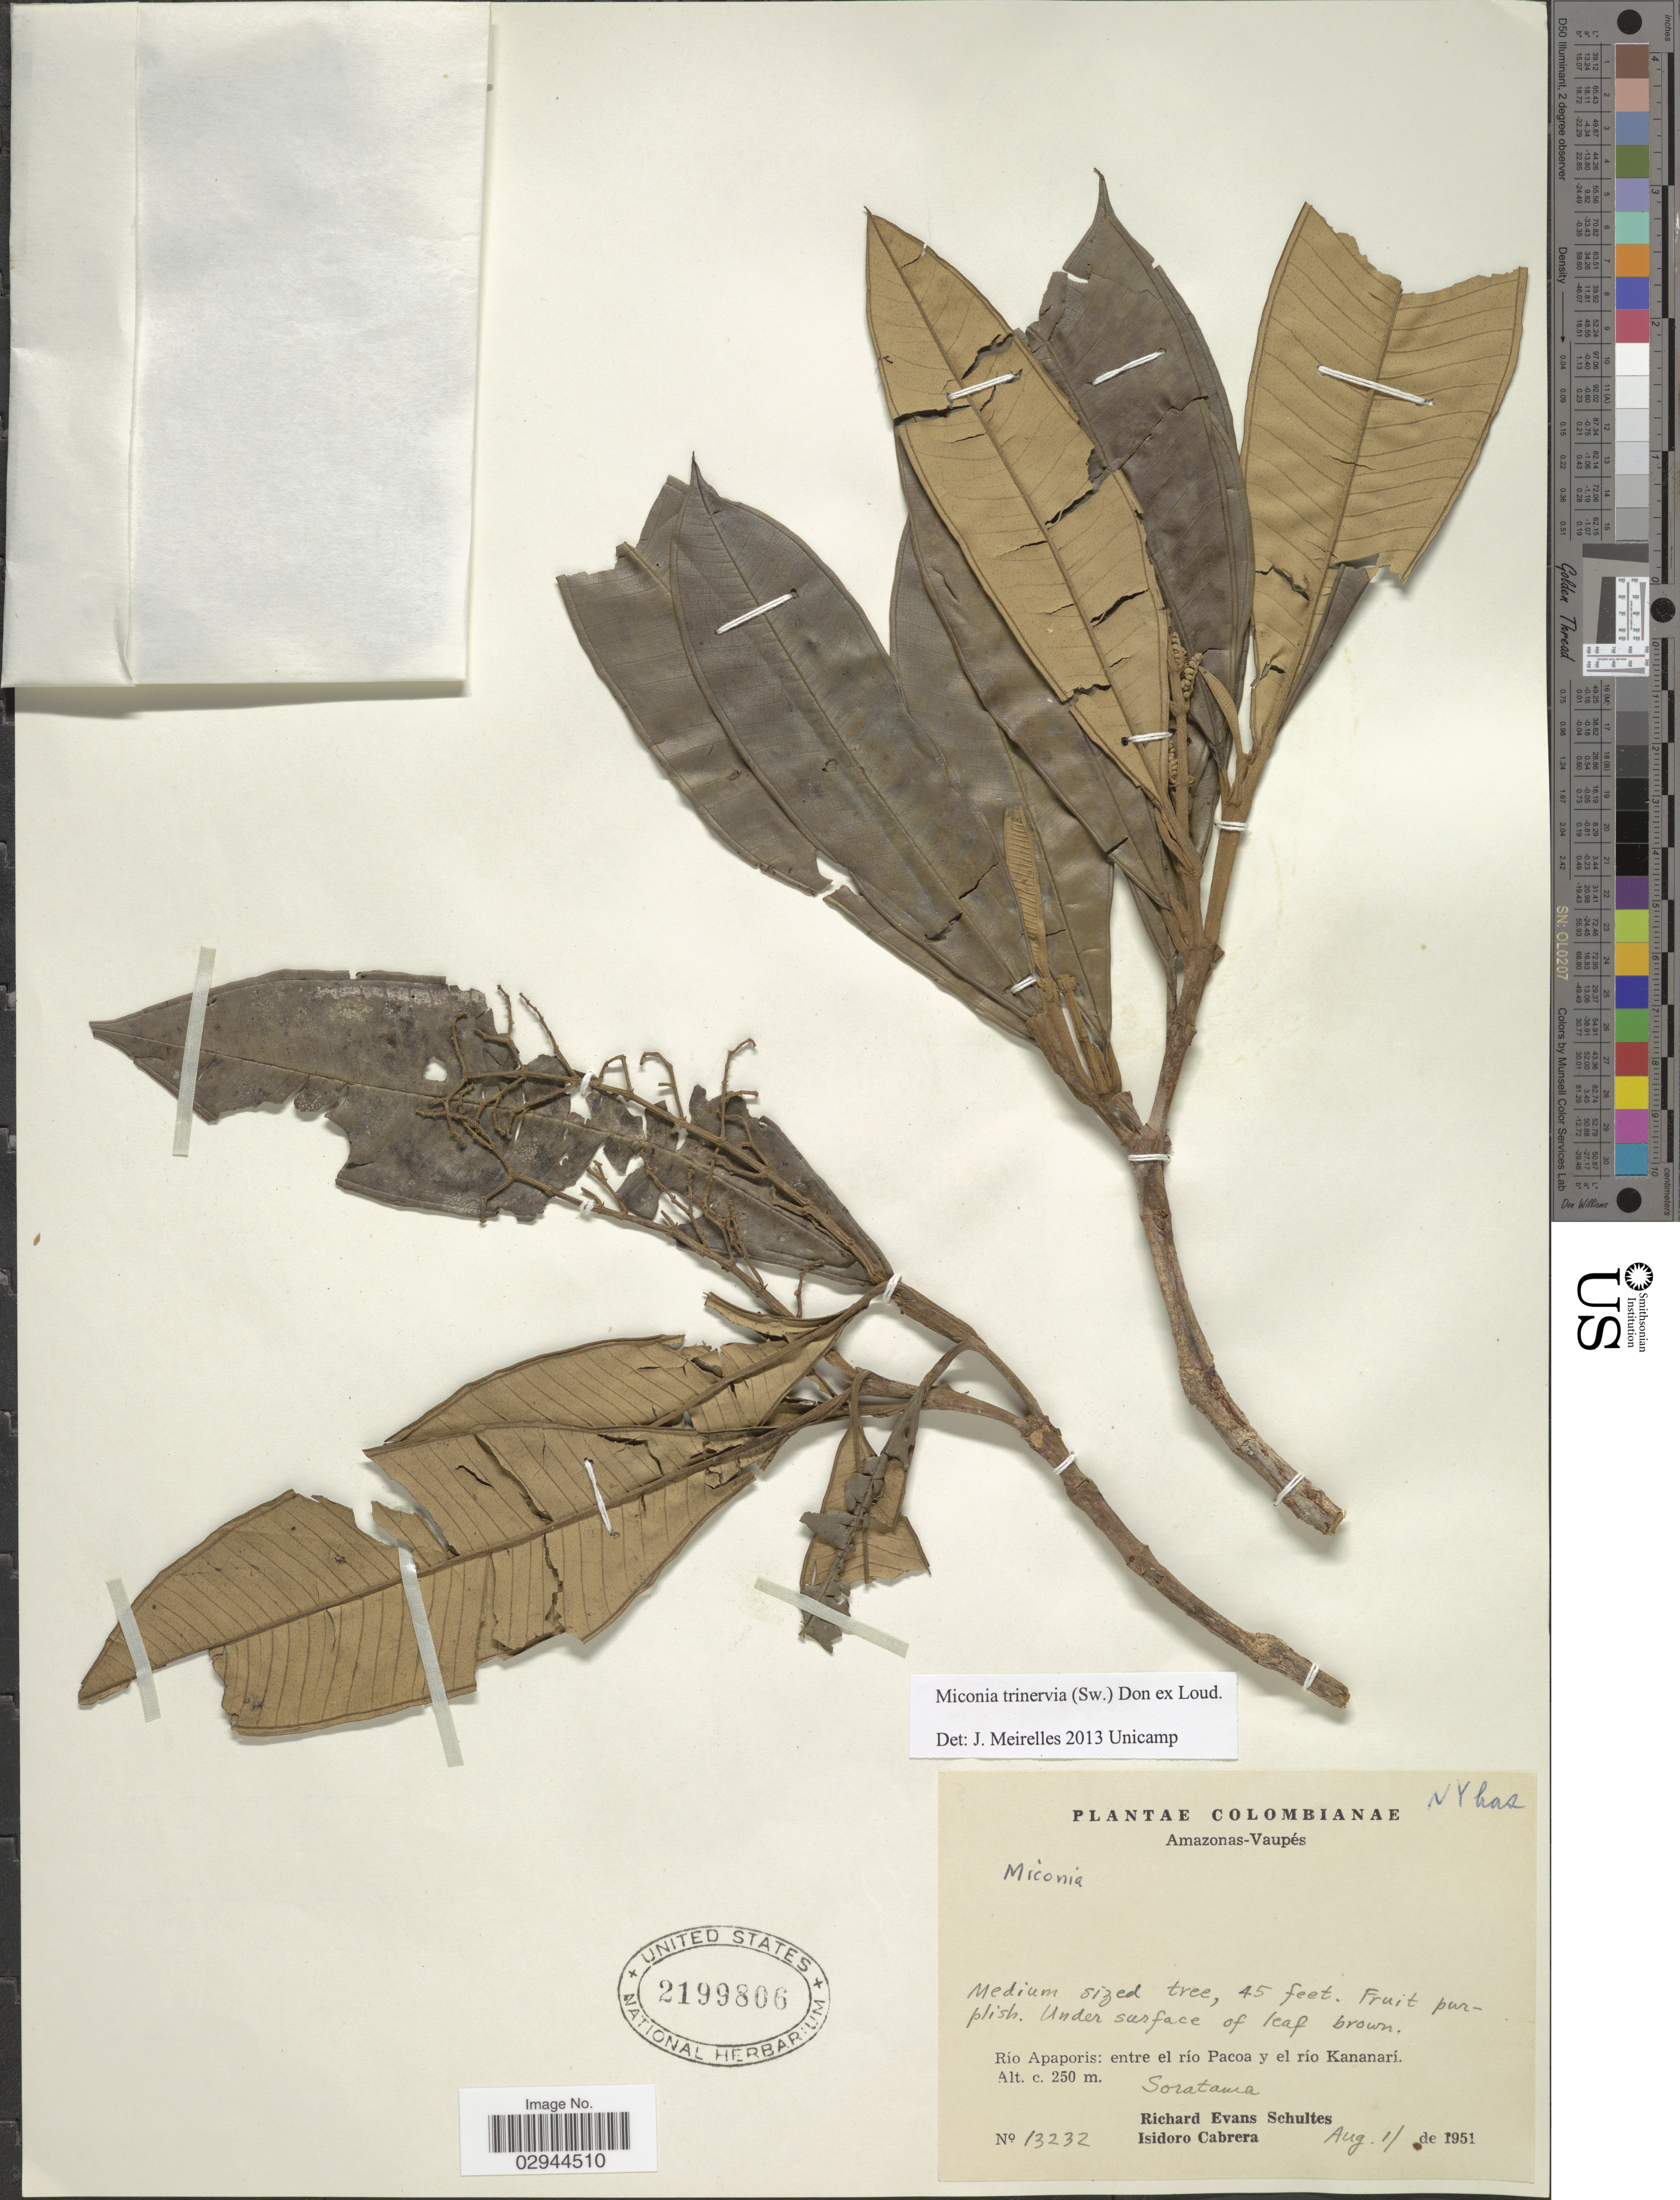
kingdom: Plantae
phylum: Tracheophyta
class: Magnoliopsida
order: Myrtales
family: Melastomataceae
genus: Miconia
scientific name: Miconia trinervia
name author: (Sw.) D. Don ex Loudon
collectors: R. E. Schultes & I. Cabrera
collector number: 13232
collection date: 1951-08-11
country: Colombia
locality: Amazonas-Vaupés, Río Apaporis, entre el río Pacoa y el río Kananarí, Soratama.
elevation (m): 250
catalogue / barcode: US 2199806